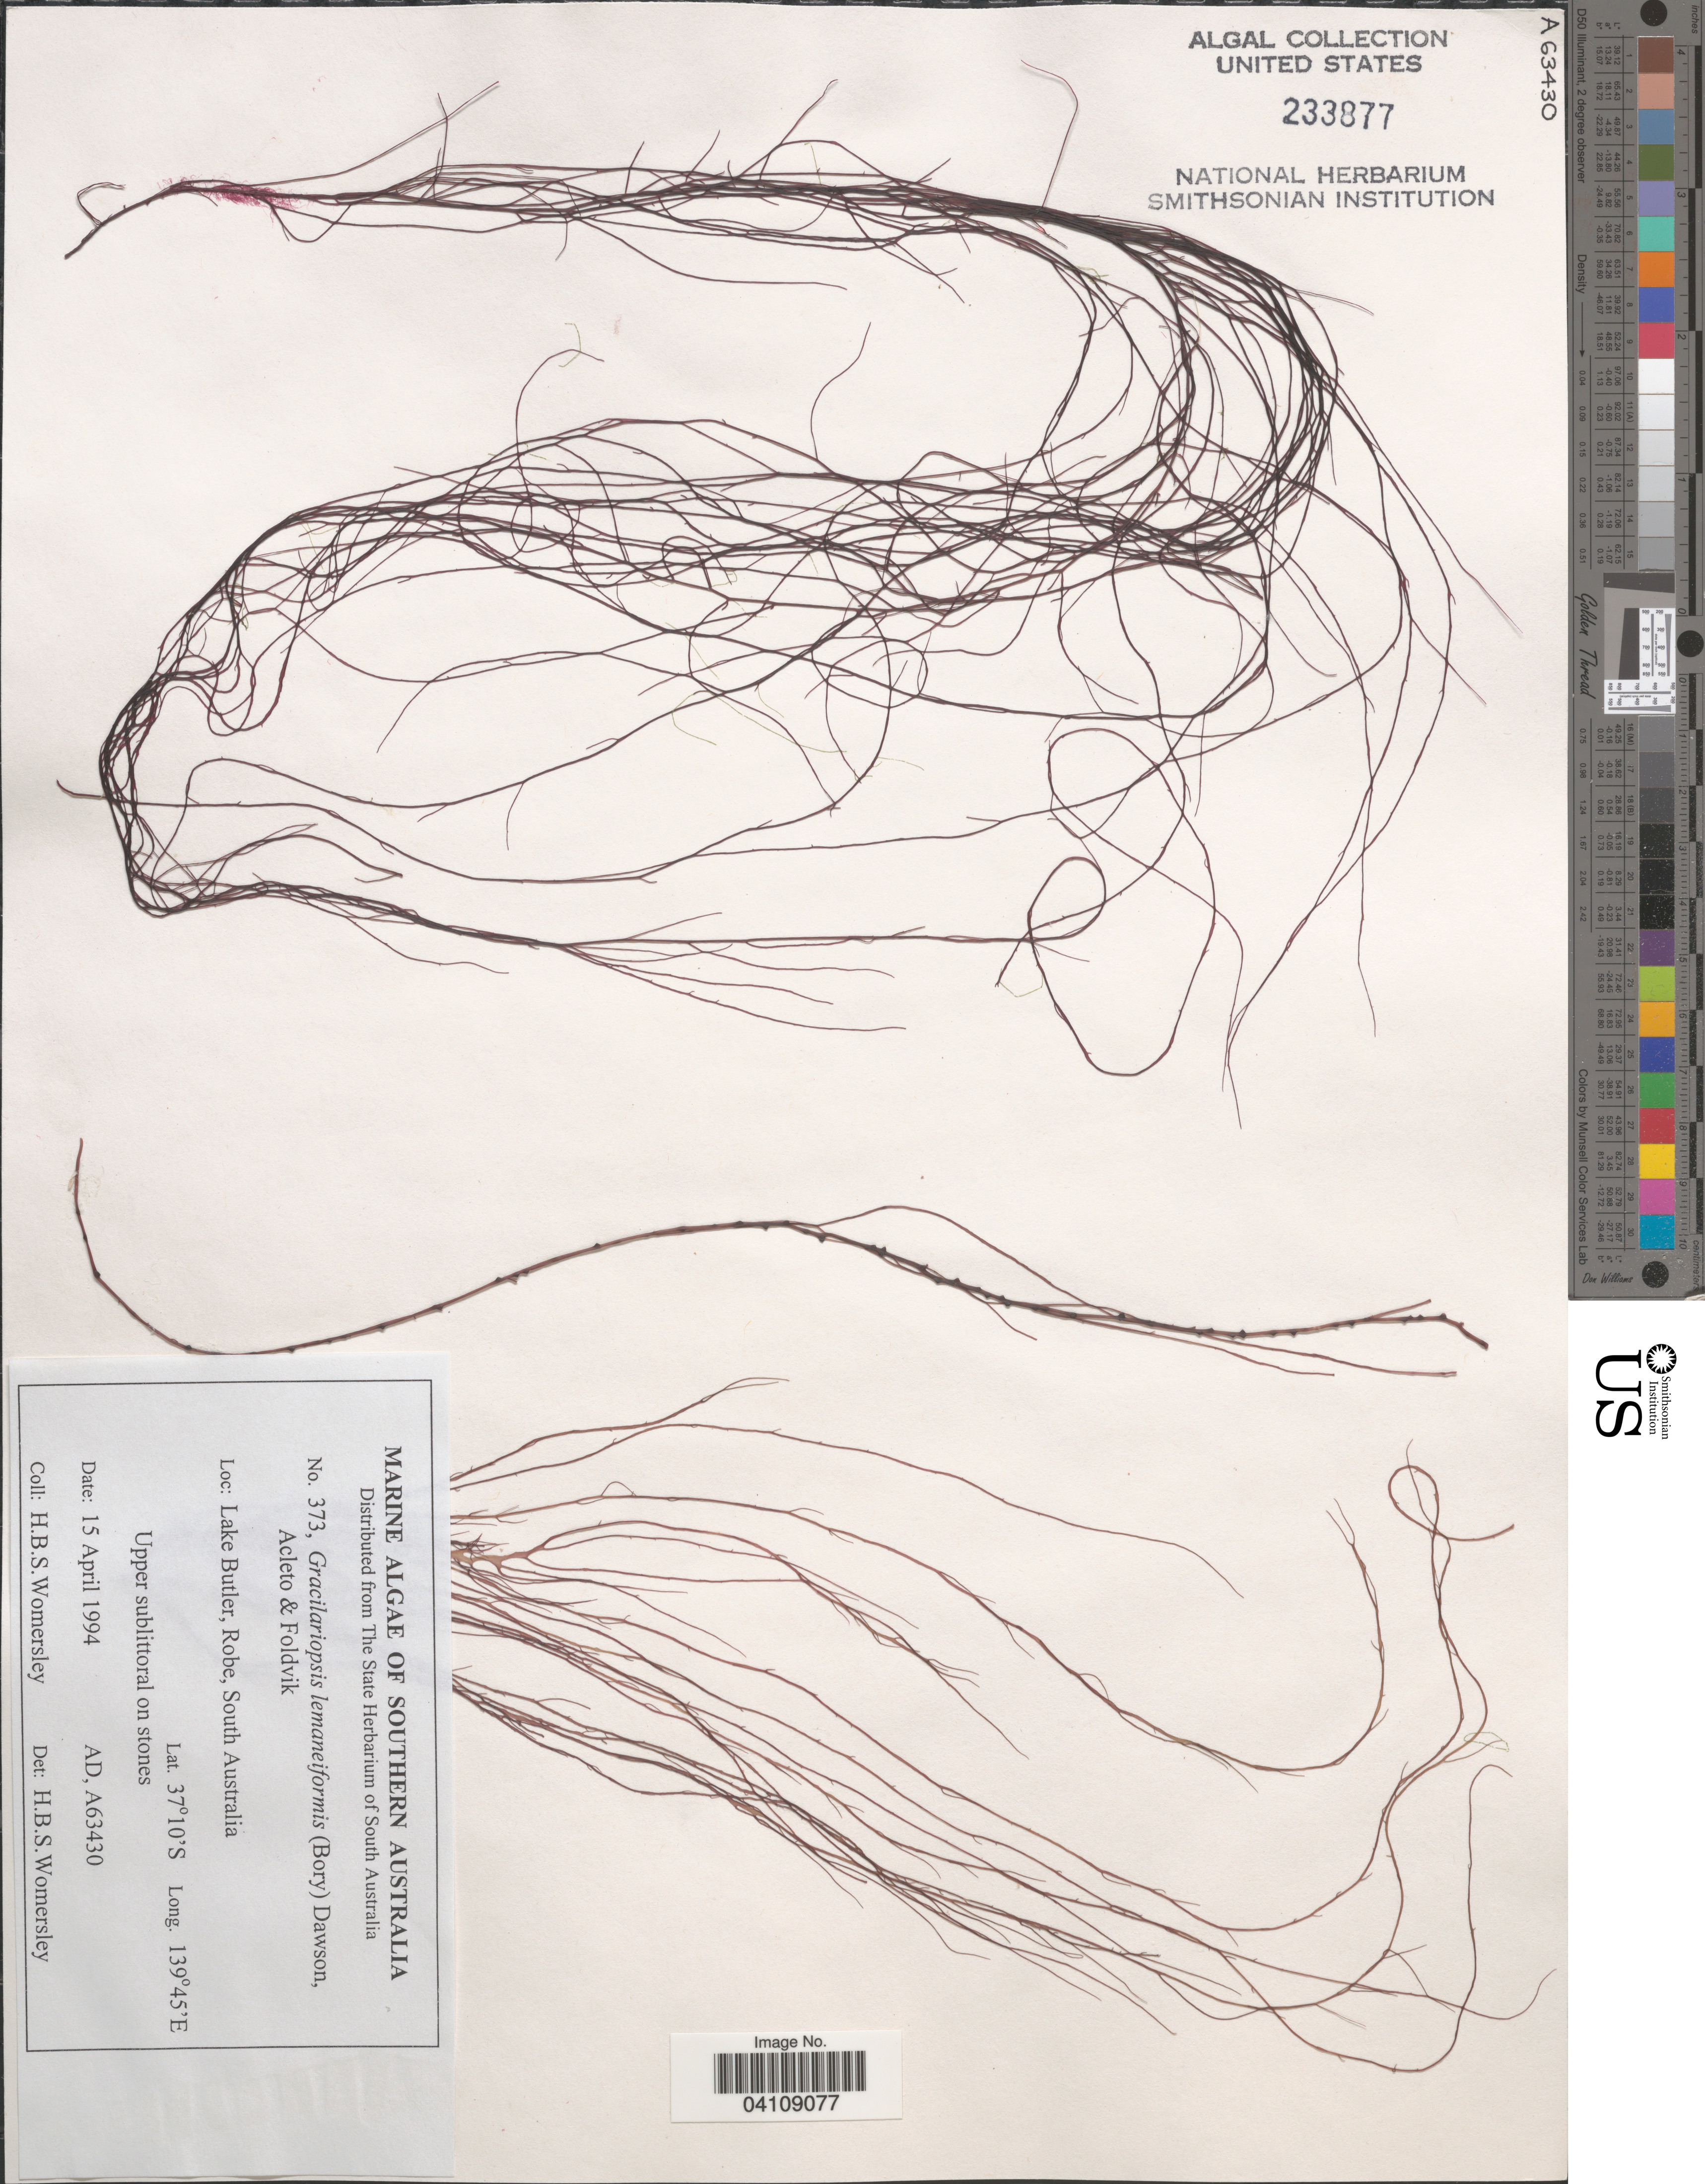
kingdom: Plantae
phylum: Rhodophyta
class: Florideophyceae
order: Gracilariales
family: Gracilariaceae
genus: Gracilariopsis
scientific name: Gracilariopsis lemaneiformis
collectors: H. B. S. Womersley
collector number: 373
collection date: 1994-04-15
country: Australia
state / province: South Australia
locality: Southern Australia. Lake Butler, Robe.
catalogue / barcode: US 233877